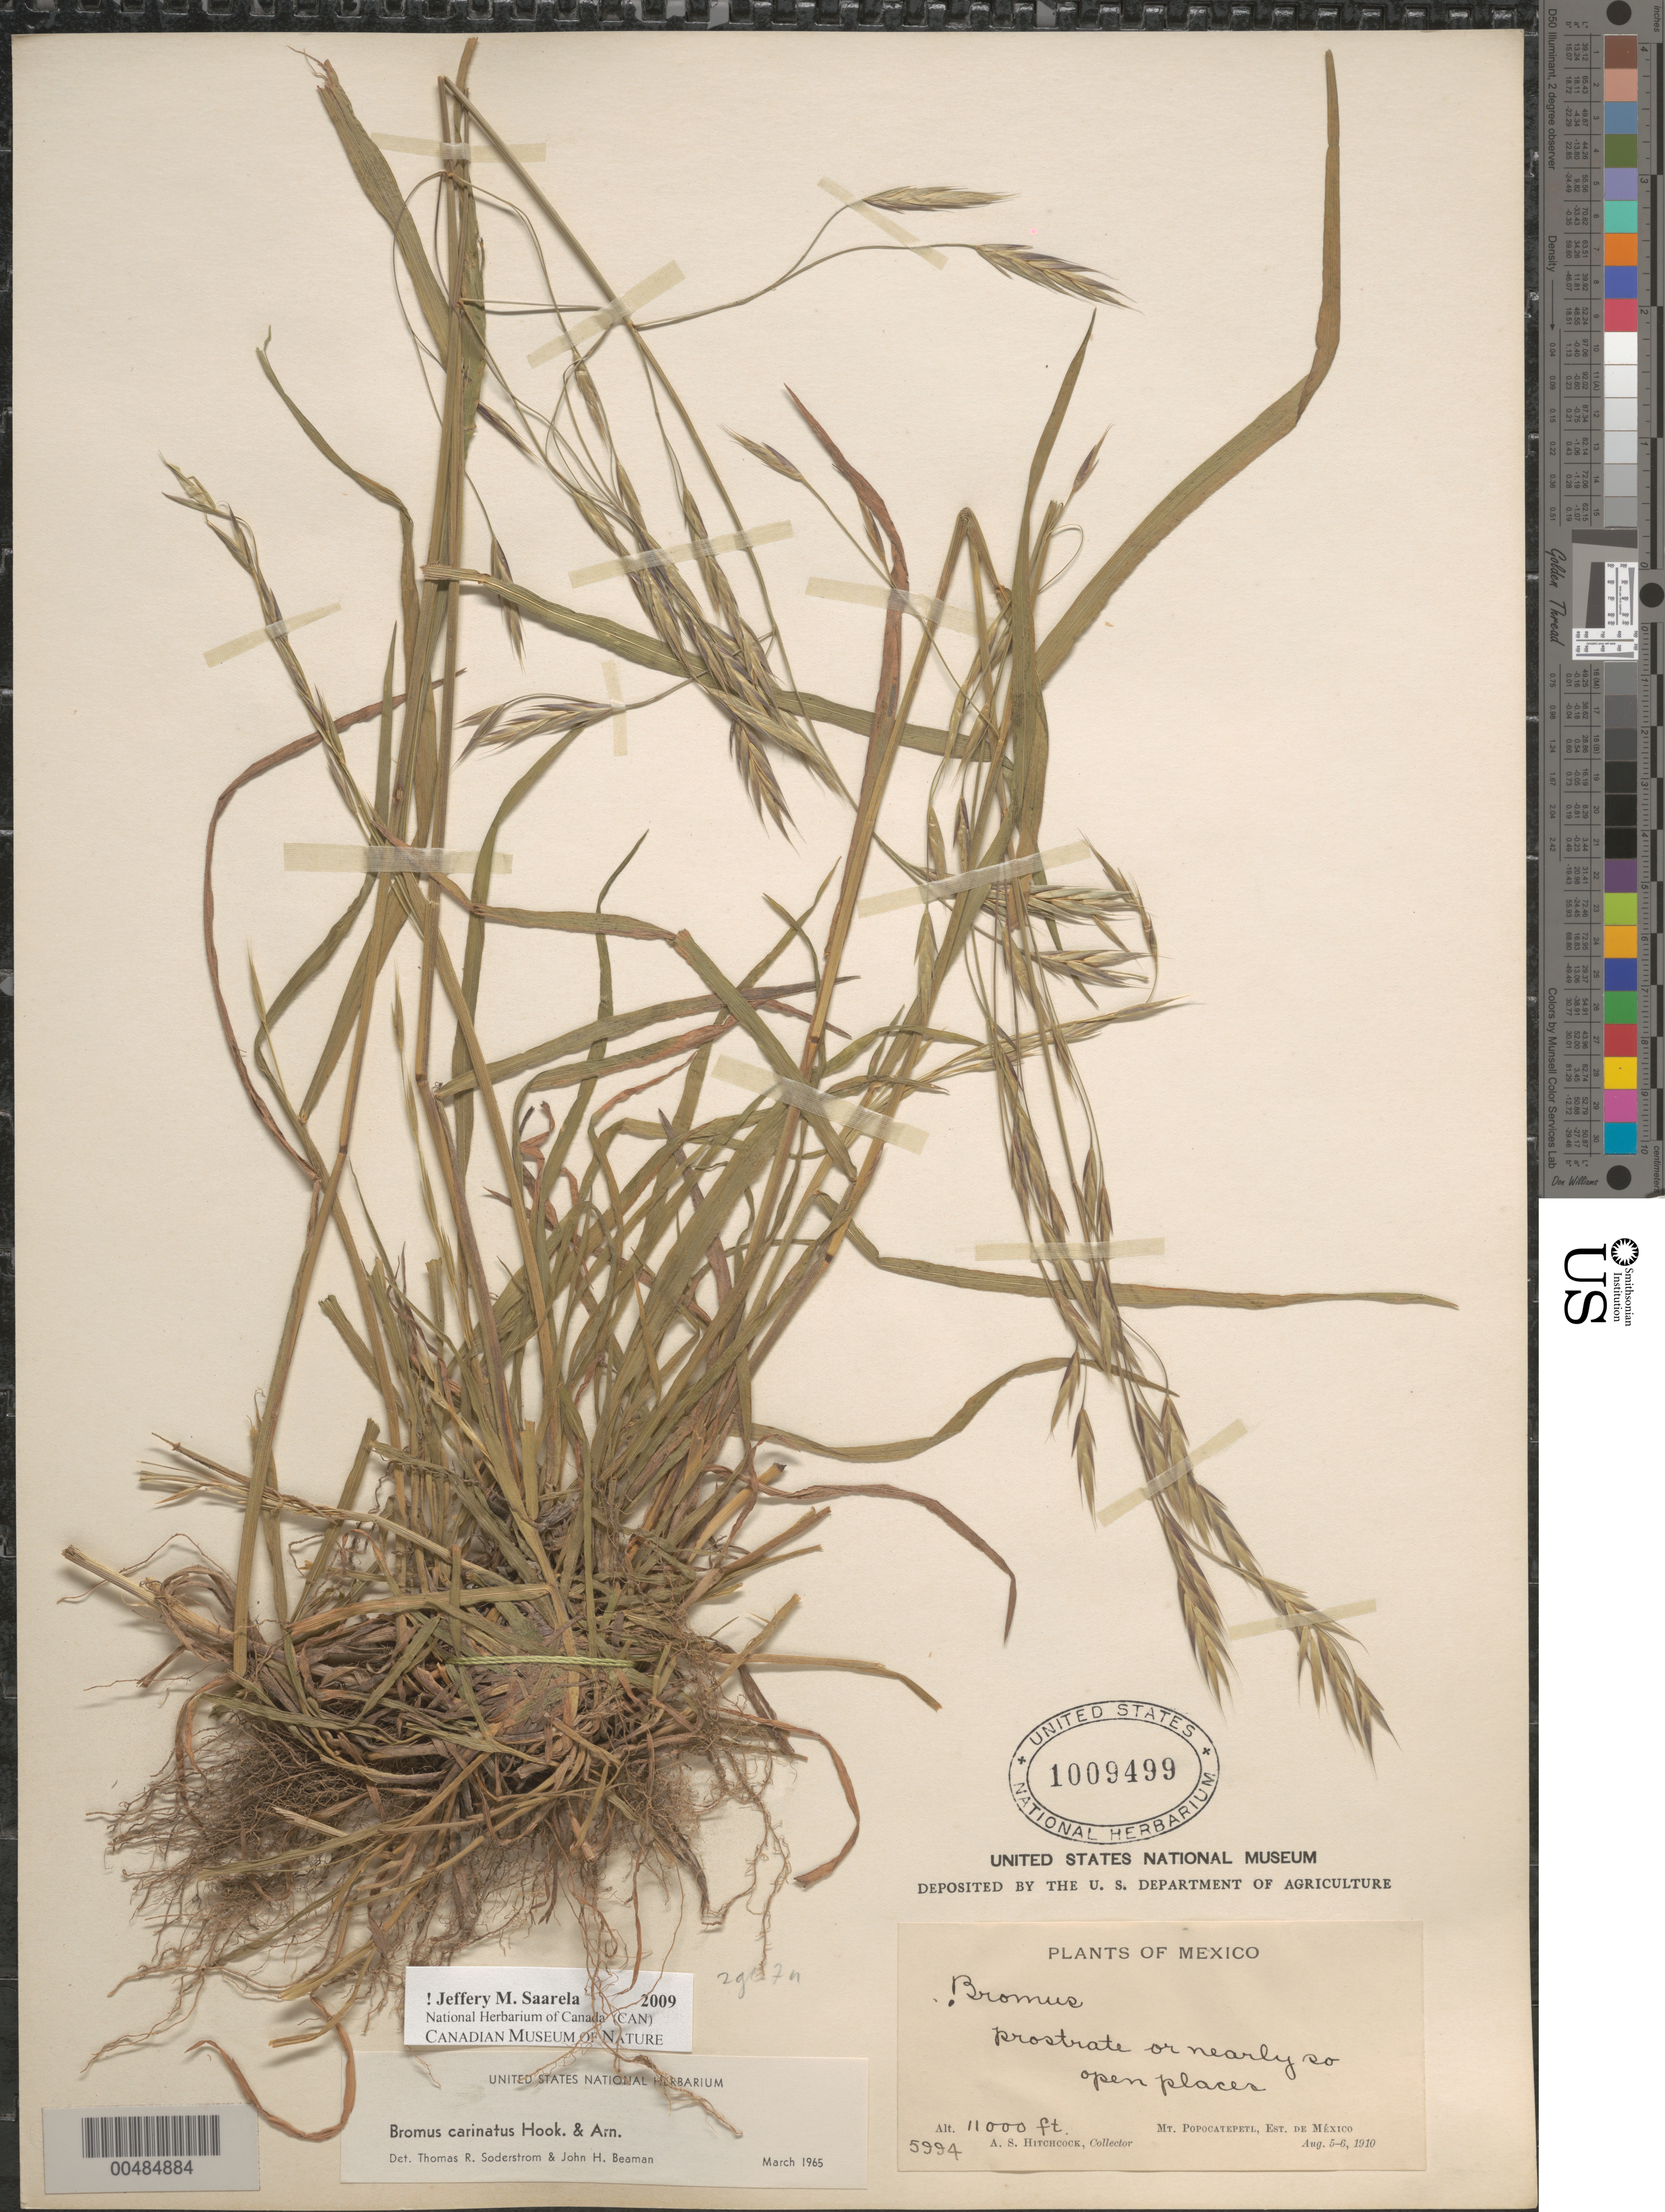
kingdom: Plantae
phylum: Tracheophyta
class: Liliopsida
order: Poales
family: Poaceae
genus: Bromus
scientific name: Bromus carinatus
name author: Hook. & Arn.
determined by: Soderstrom, T. R.; Beaman, J. H.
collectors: A. S. Hitchcock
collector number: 5994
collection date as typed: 5 Aug 1910 to 6 Aug 1910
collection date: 1910-08-05/1910-08-06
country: Mexico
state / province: México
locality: Mt. Popocatepetl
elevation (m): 3353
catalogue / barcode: US 1009499